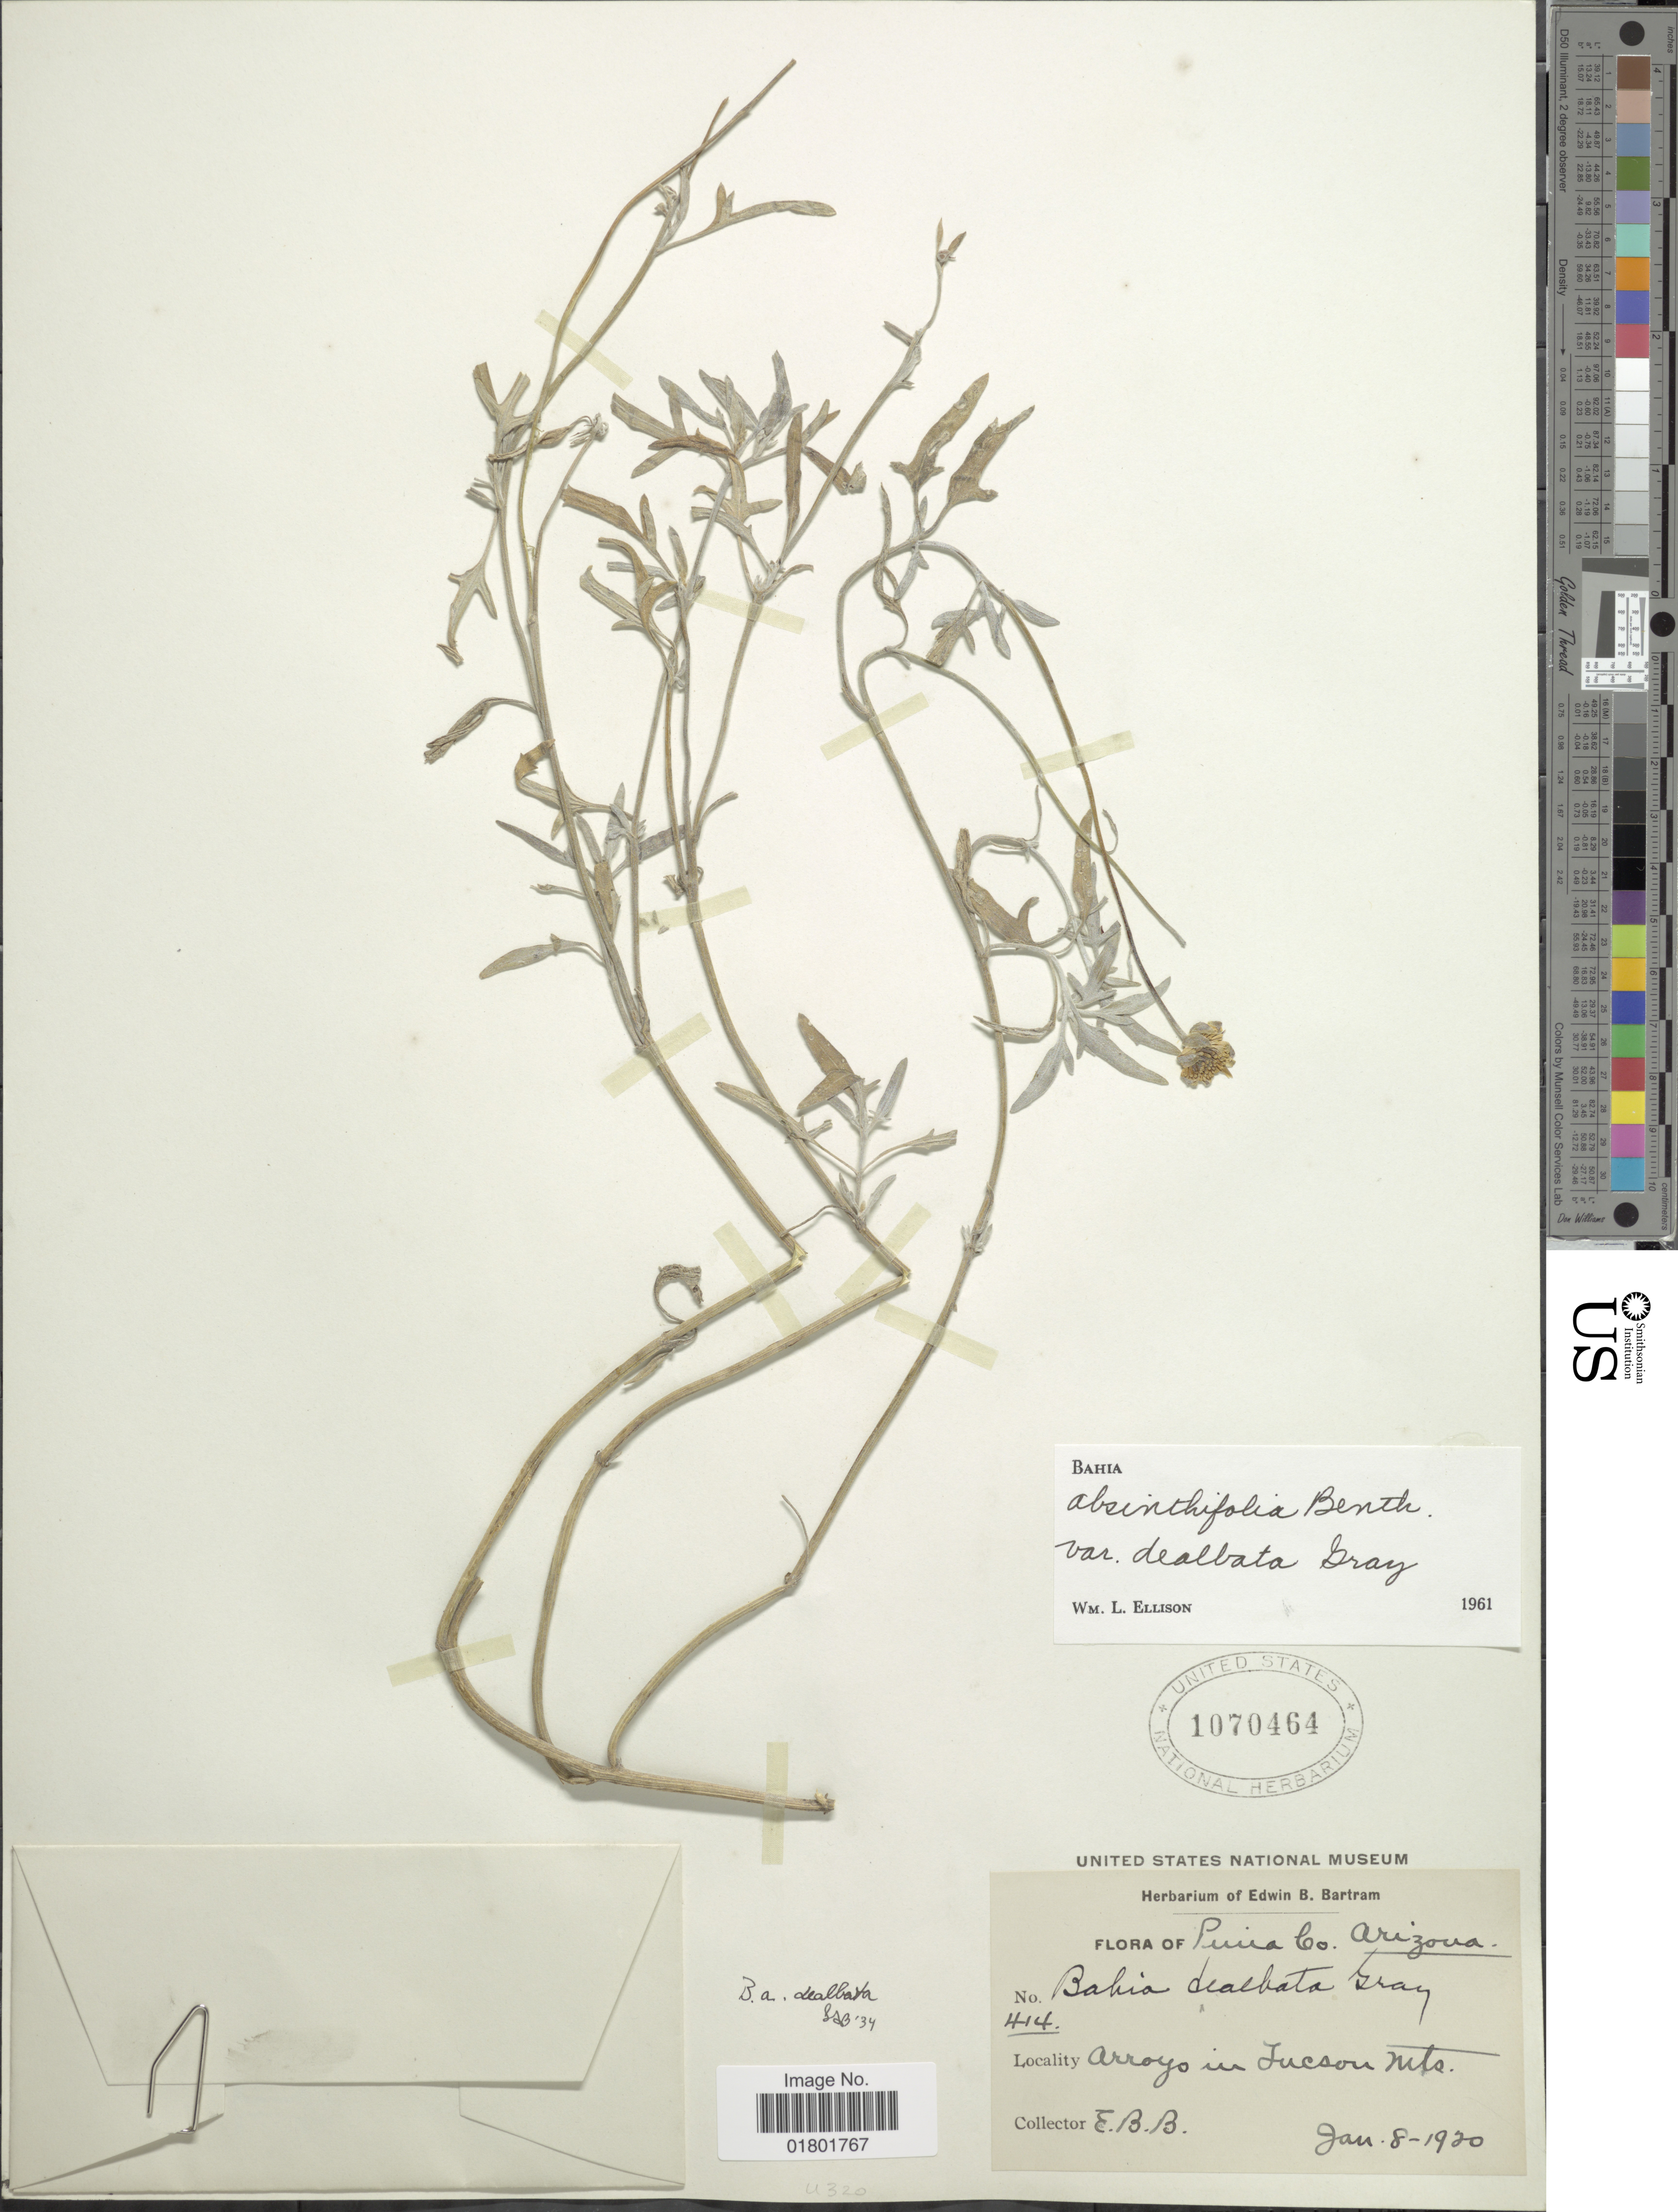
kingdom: Plantae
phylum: Tracheophyta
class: Magnoliopsida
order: Asterales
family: Asteraceae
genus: Bahia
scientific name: Bahia absinthifolia var. dealbata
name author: A. Gray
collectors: E. B. Bartram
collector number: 414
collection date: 1920-01-08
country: United States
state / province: Arizona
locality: Puira Co, arroyo in Tucson mts.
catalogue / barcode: US 1070464